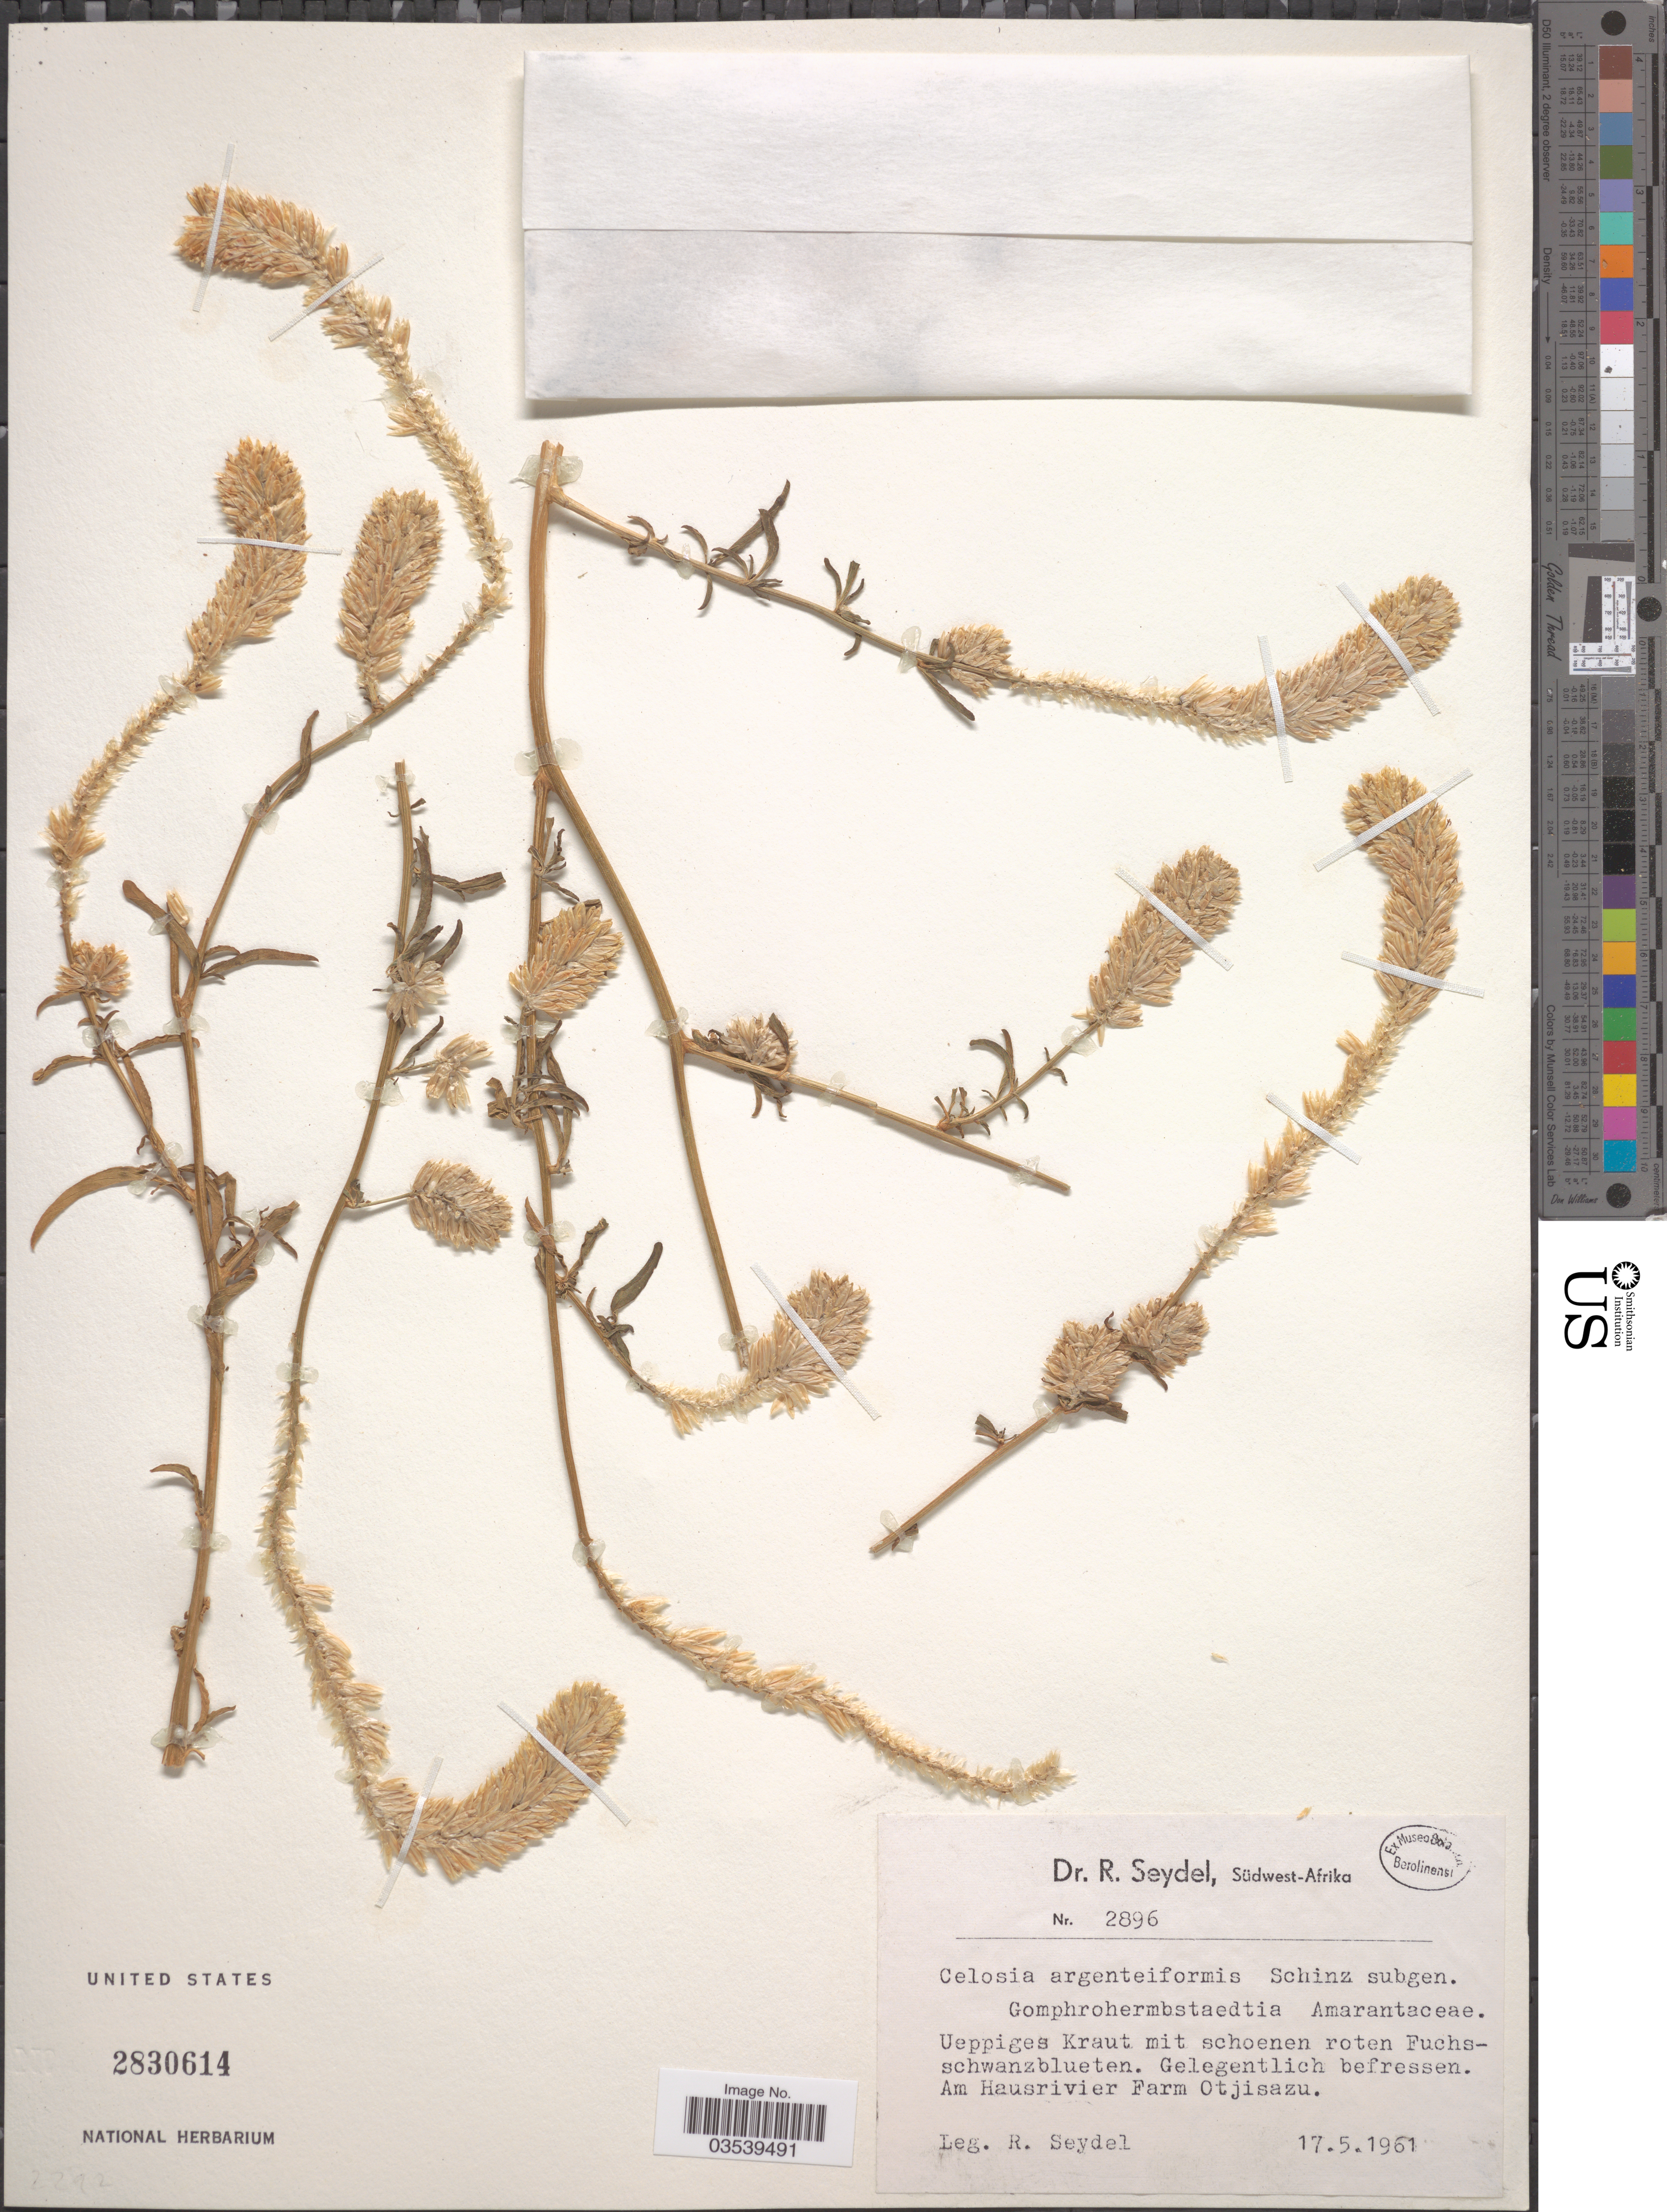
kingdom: Plantae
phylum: Tracheophyta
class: Magnoliopsida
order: Caryophyllales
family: Amaranthaceae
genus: Hermbstaedtia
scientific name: Hermbstaedtia argenteiformis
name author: Schinz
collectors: R. Seydel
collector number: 2896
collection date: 1961-05-17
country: Namibia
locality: Südwest-Afrika. Am Hausrivier Farm Otjisazu.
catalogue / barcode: US 2830614